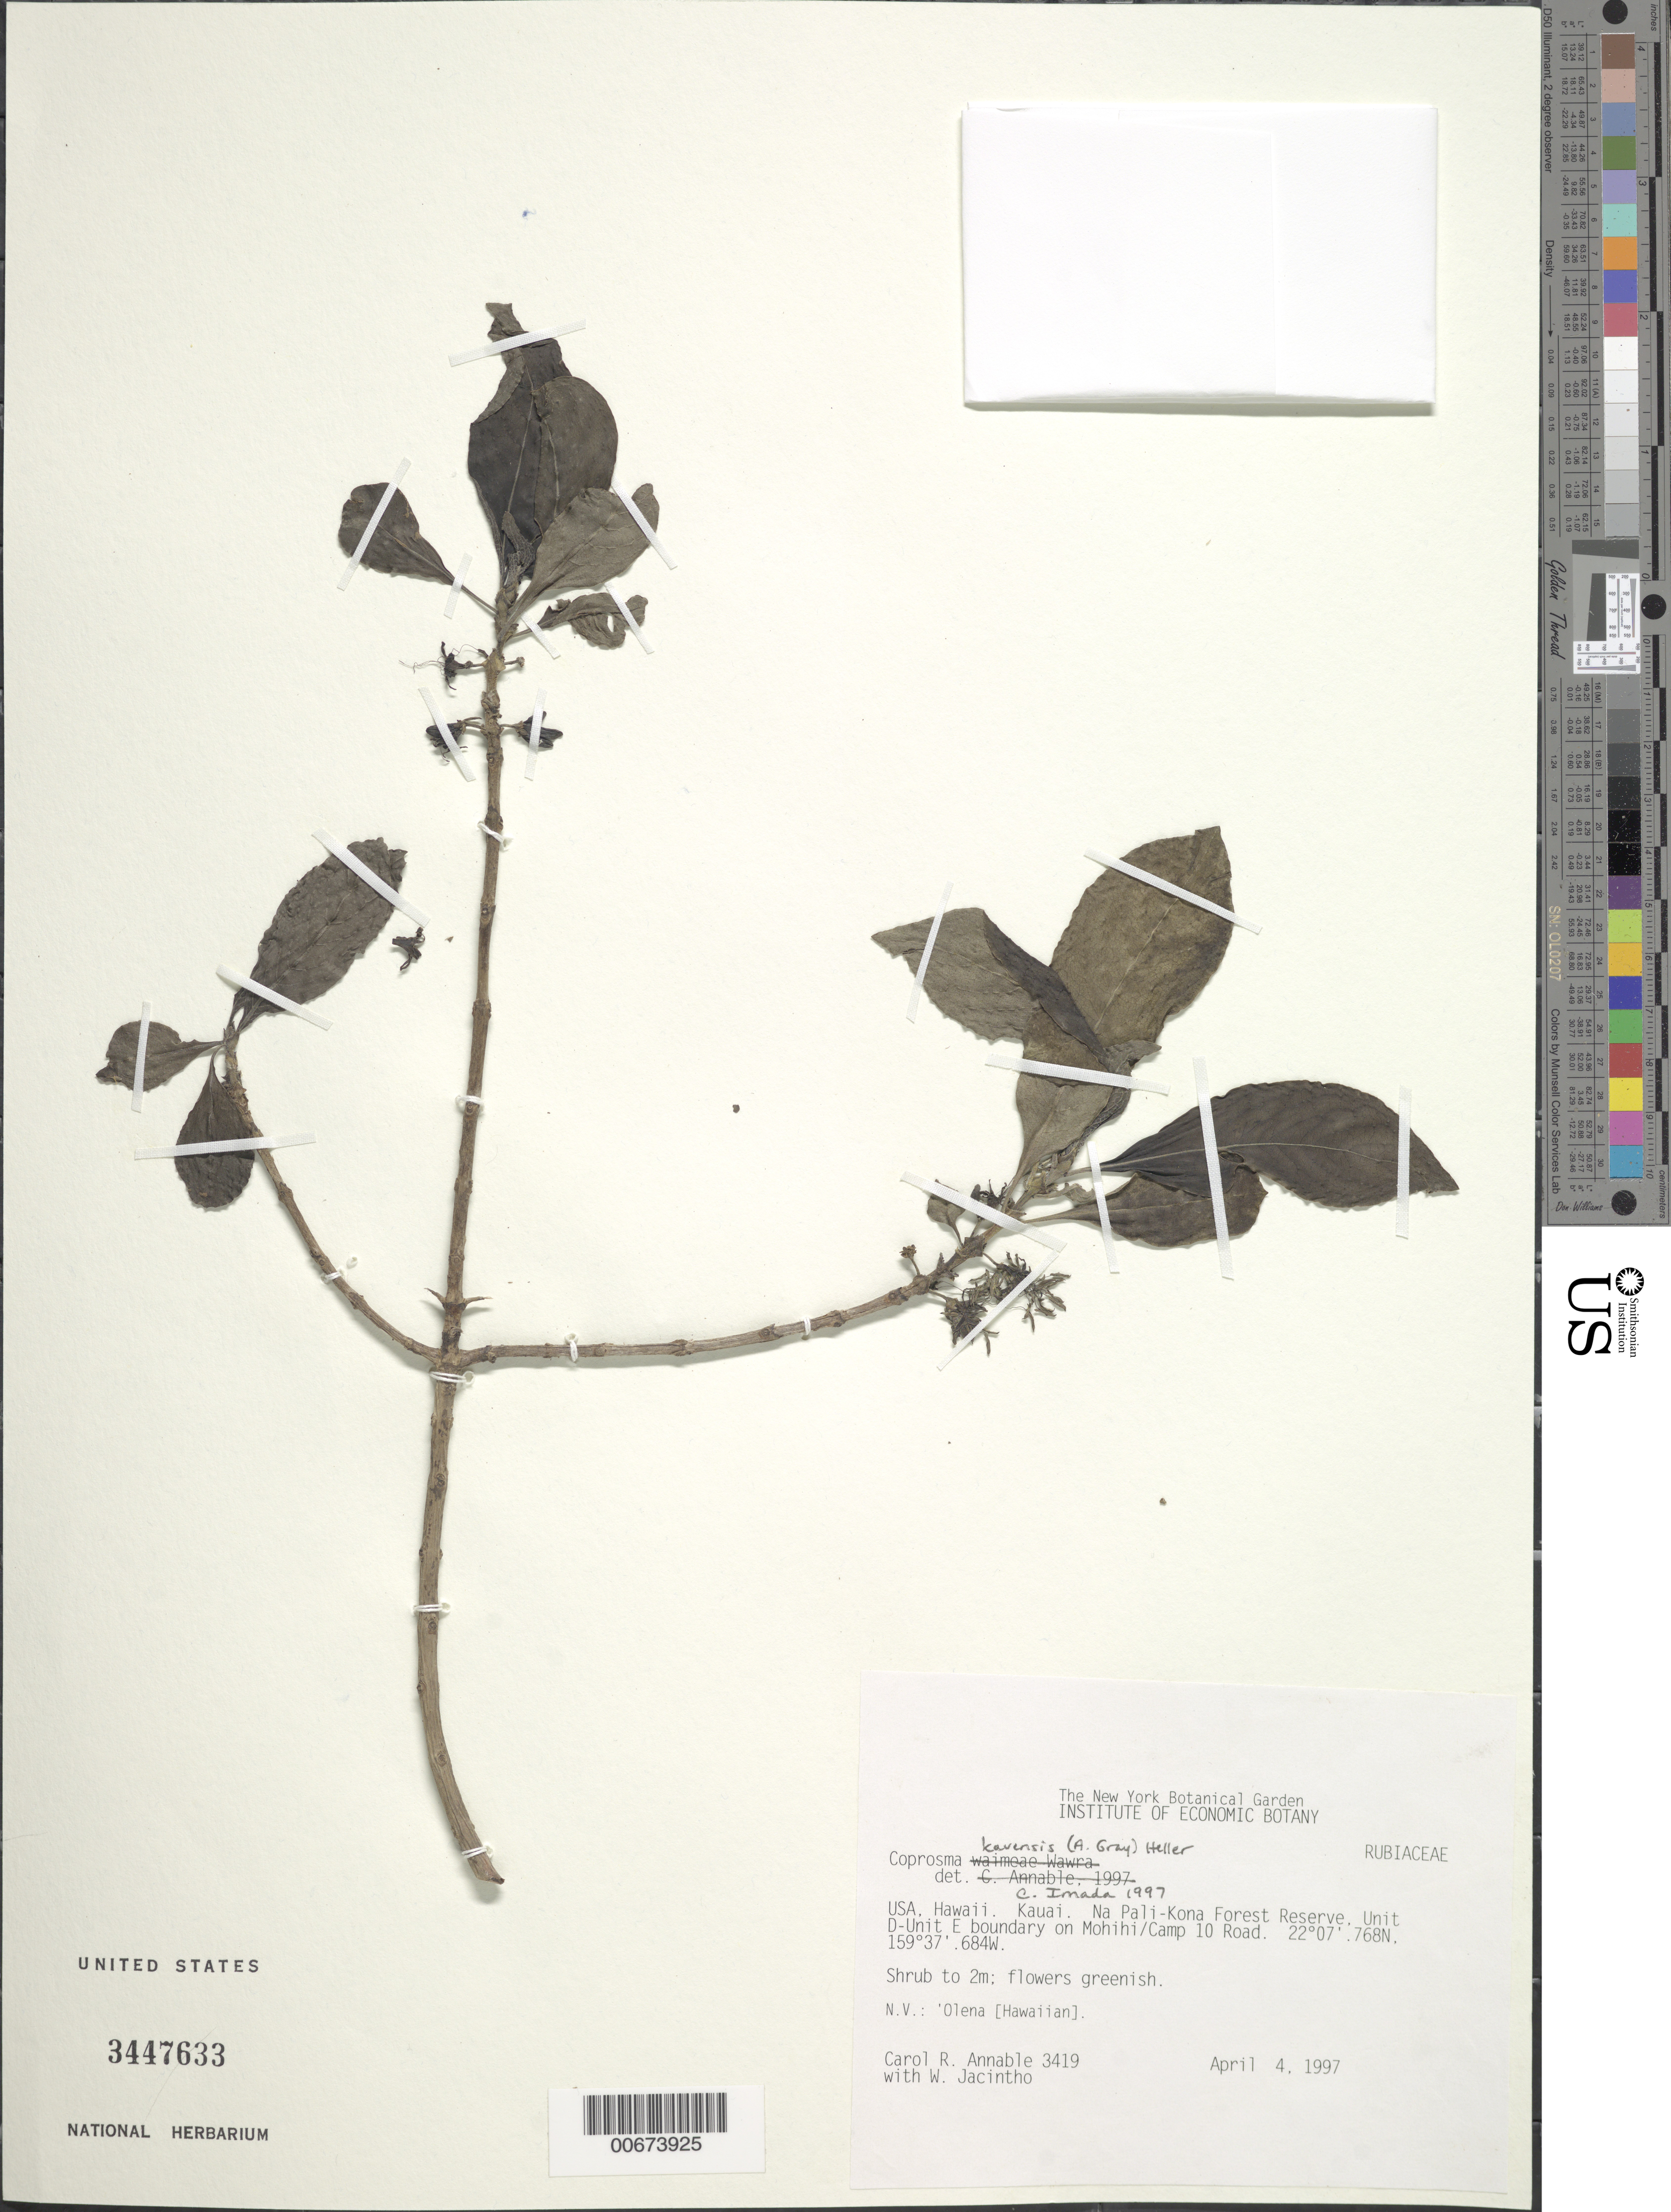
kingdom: Plantae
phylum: Tracheophyta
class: Magnoliopsida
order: Gentianales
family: Rubiaceae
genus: Coprosma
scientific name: Coprosma kauensis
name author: A. Heller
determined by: Imada, C.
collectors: C. R. Annable & W. Jacintho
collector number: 3419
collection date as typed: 4 Apr 1997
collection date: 1997-04-04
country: United States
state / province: Hawaii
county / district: Hawaii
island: Kaua'i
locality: Na Pali-Kona Forest Reserve, Unit D - Unite E boundary on Mohihi/ Camp 10 Road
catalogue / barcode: US 3447633